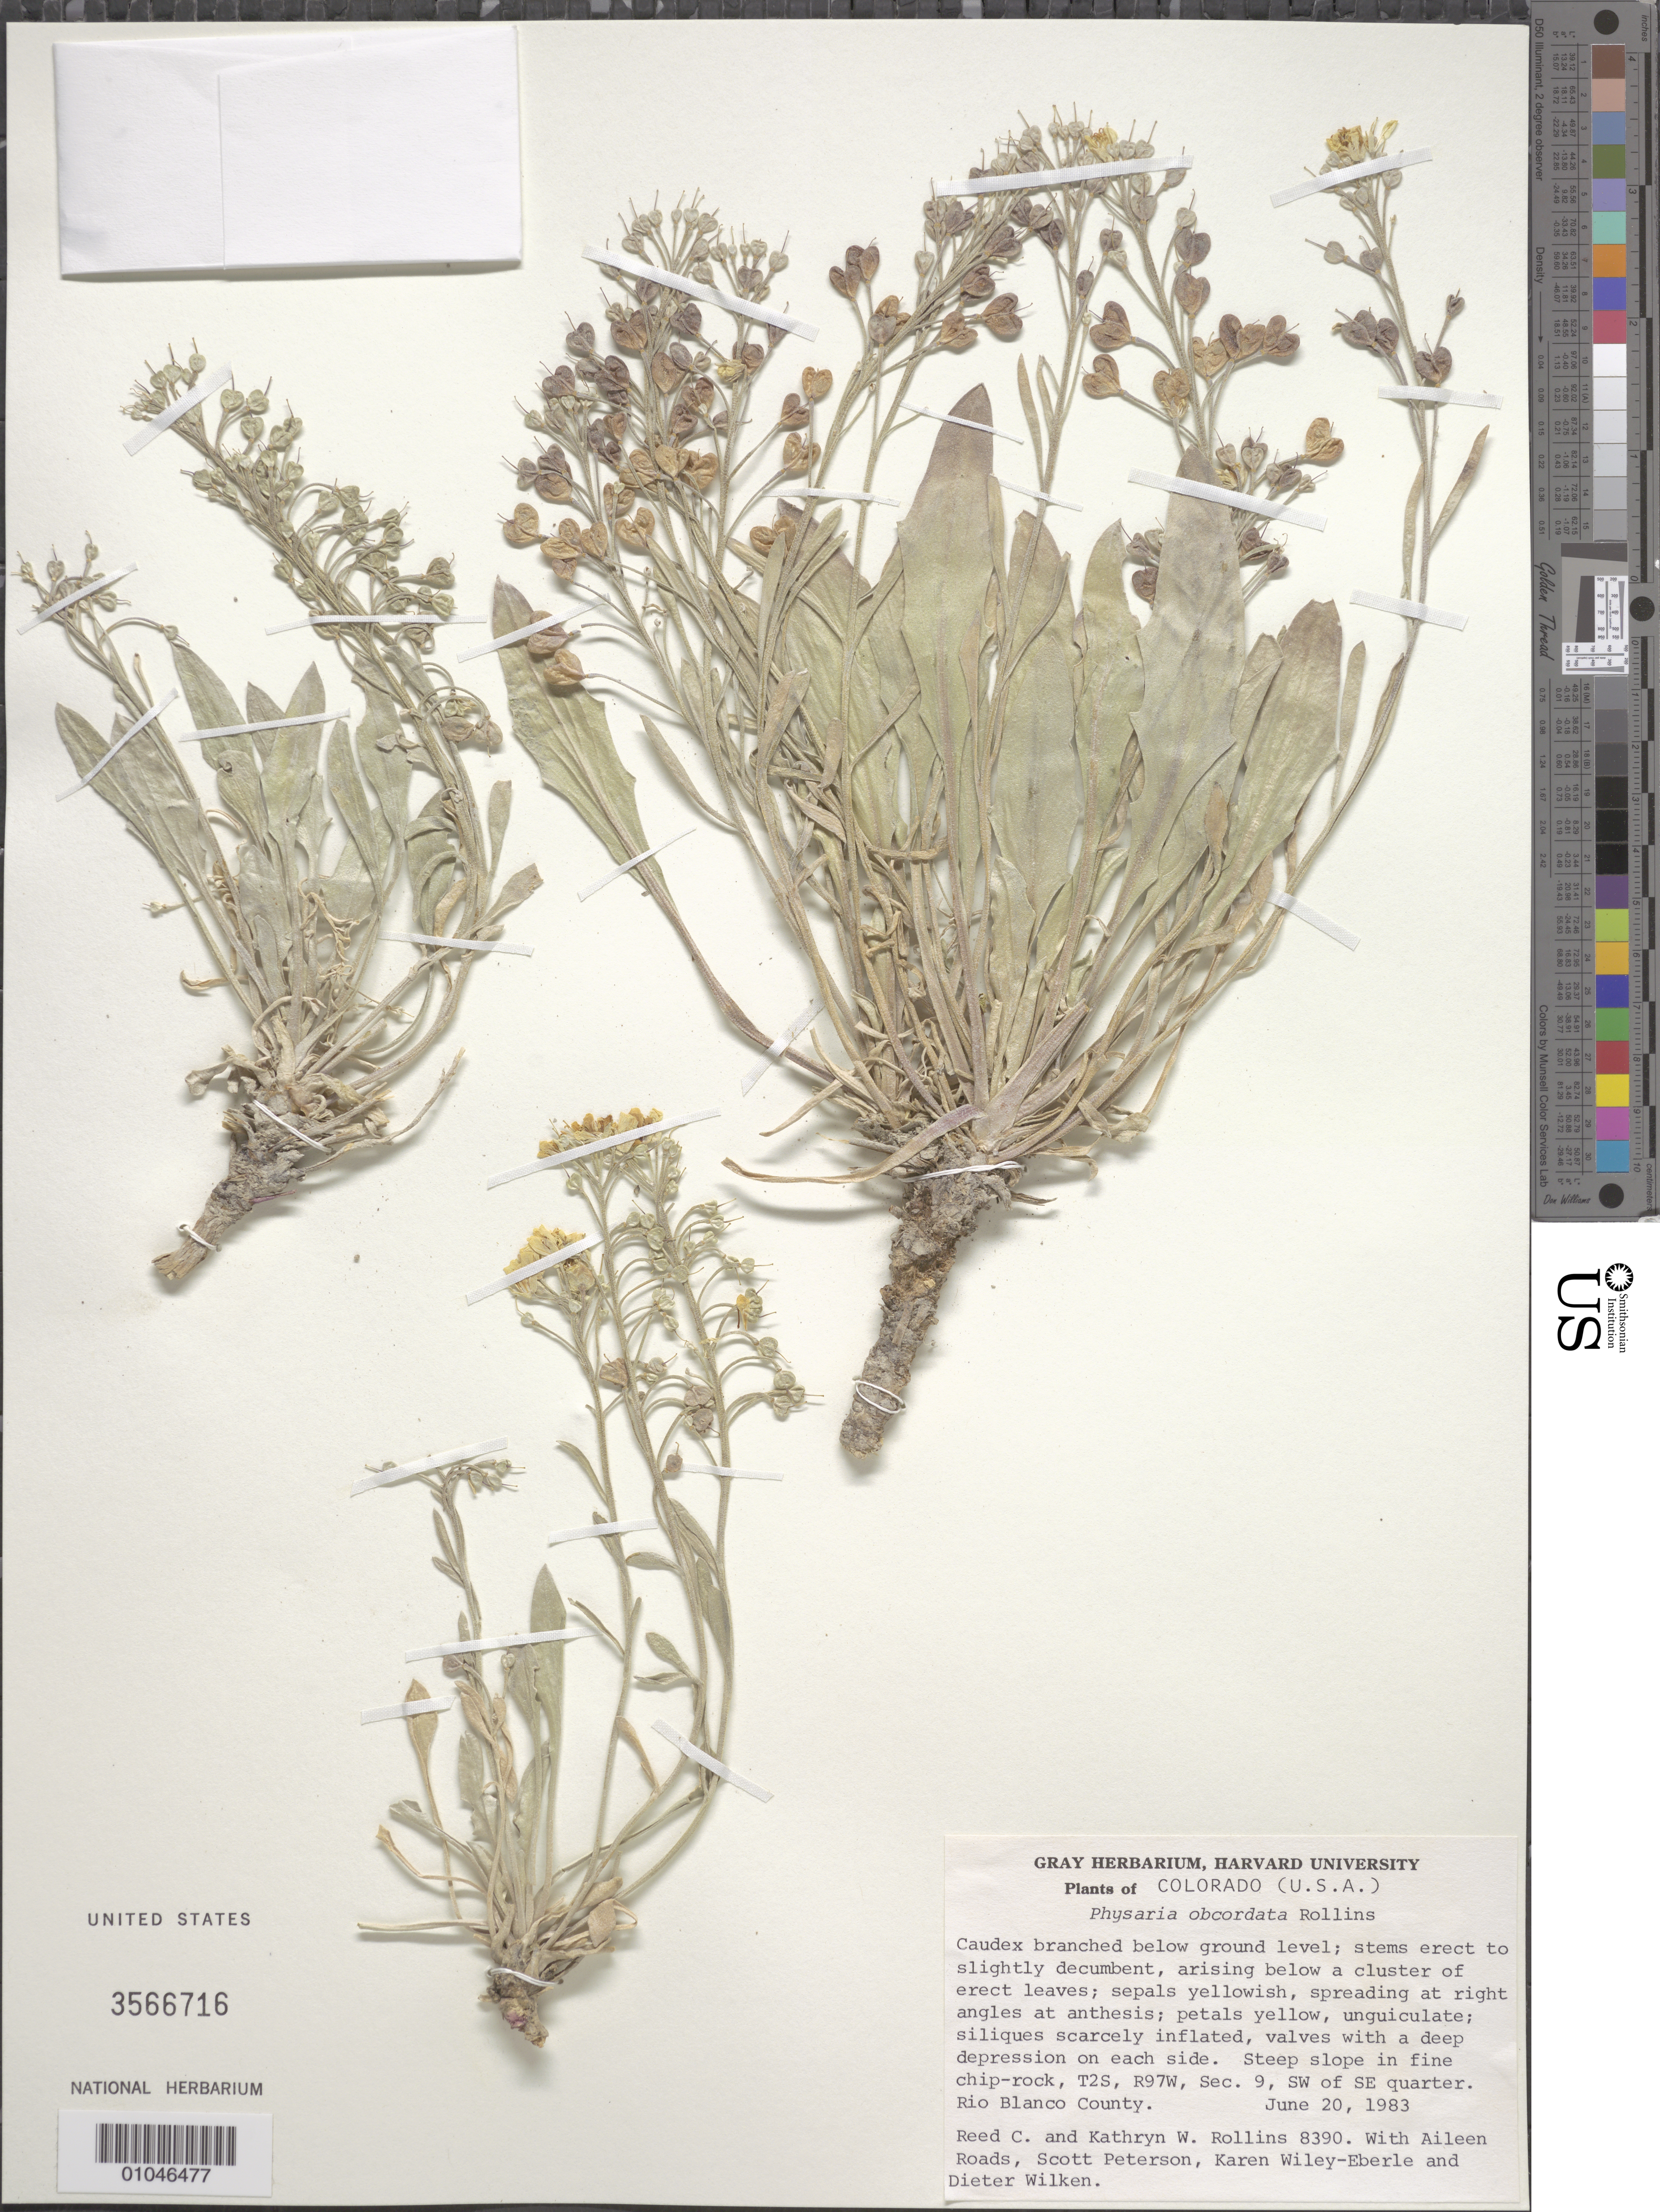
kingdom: Plantae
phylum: Tracheophyta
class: Magnoliopsida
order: Brassicales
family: Brassicaceae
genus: Physaria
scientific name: Physaria obcordata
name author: Rollins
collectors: R. C. Rollins, K. W. Rollins, A. Roads, S. Peterson, K. Wiley-Eberle & D. Wilken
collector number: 8390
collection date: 1983-06-20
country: United States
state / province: Colorado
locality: Rio Blanco County, tongue of the Green River Formation, T2S, R97W, Sec. 9, SW of SE quarter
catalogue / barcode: US 3566716